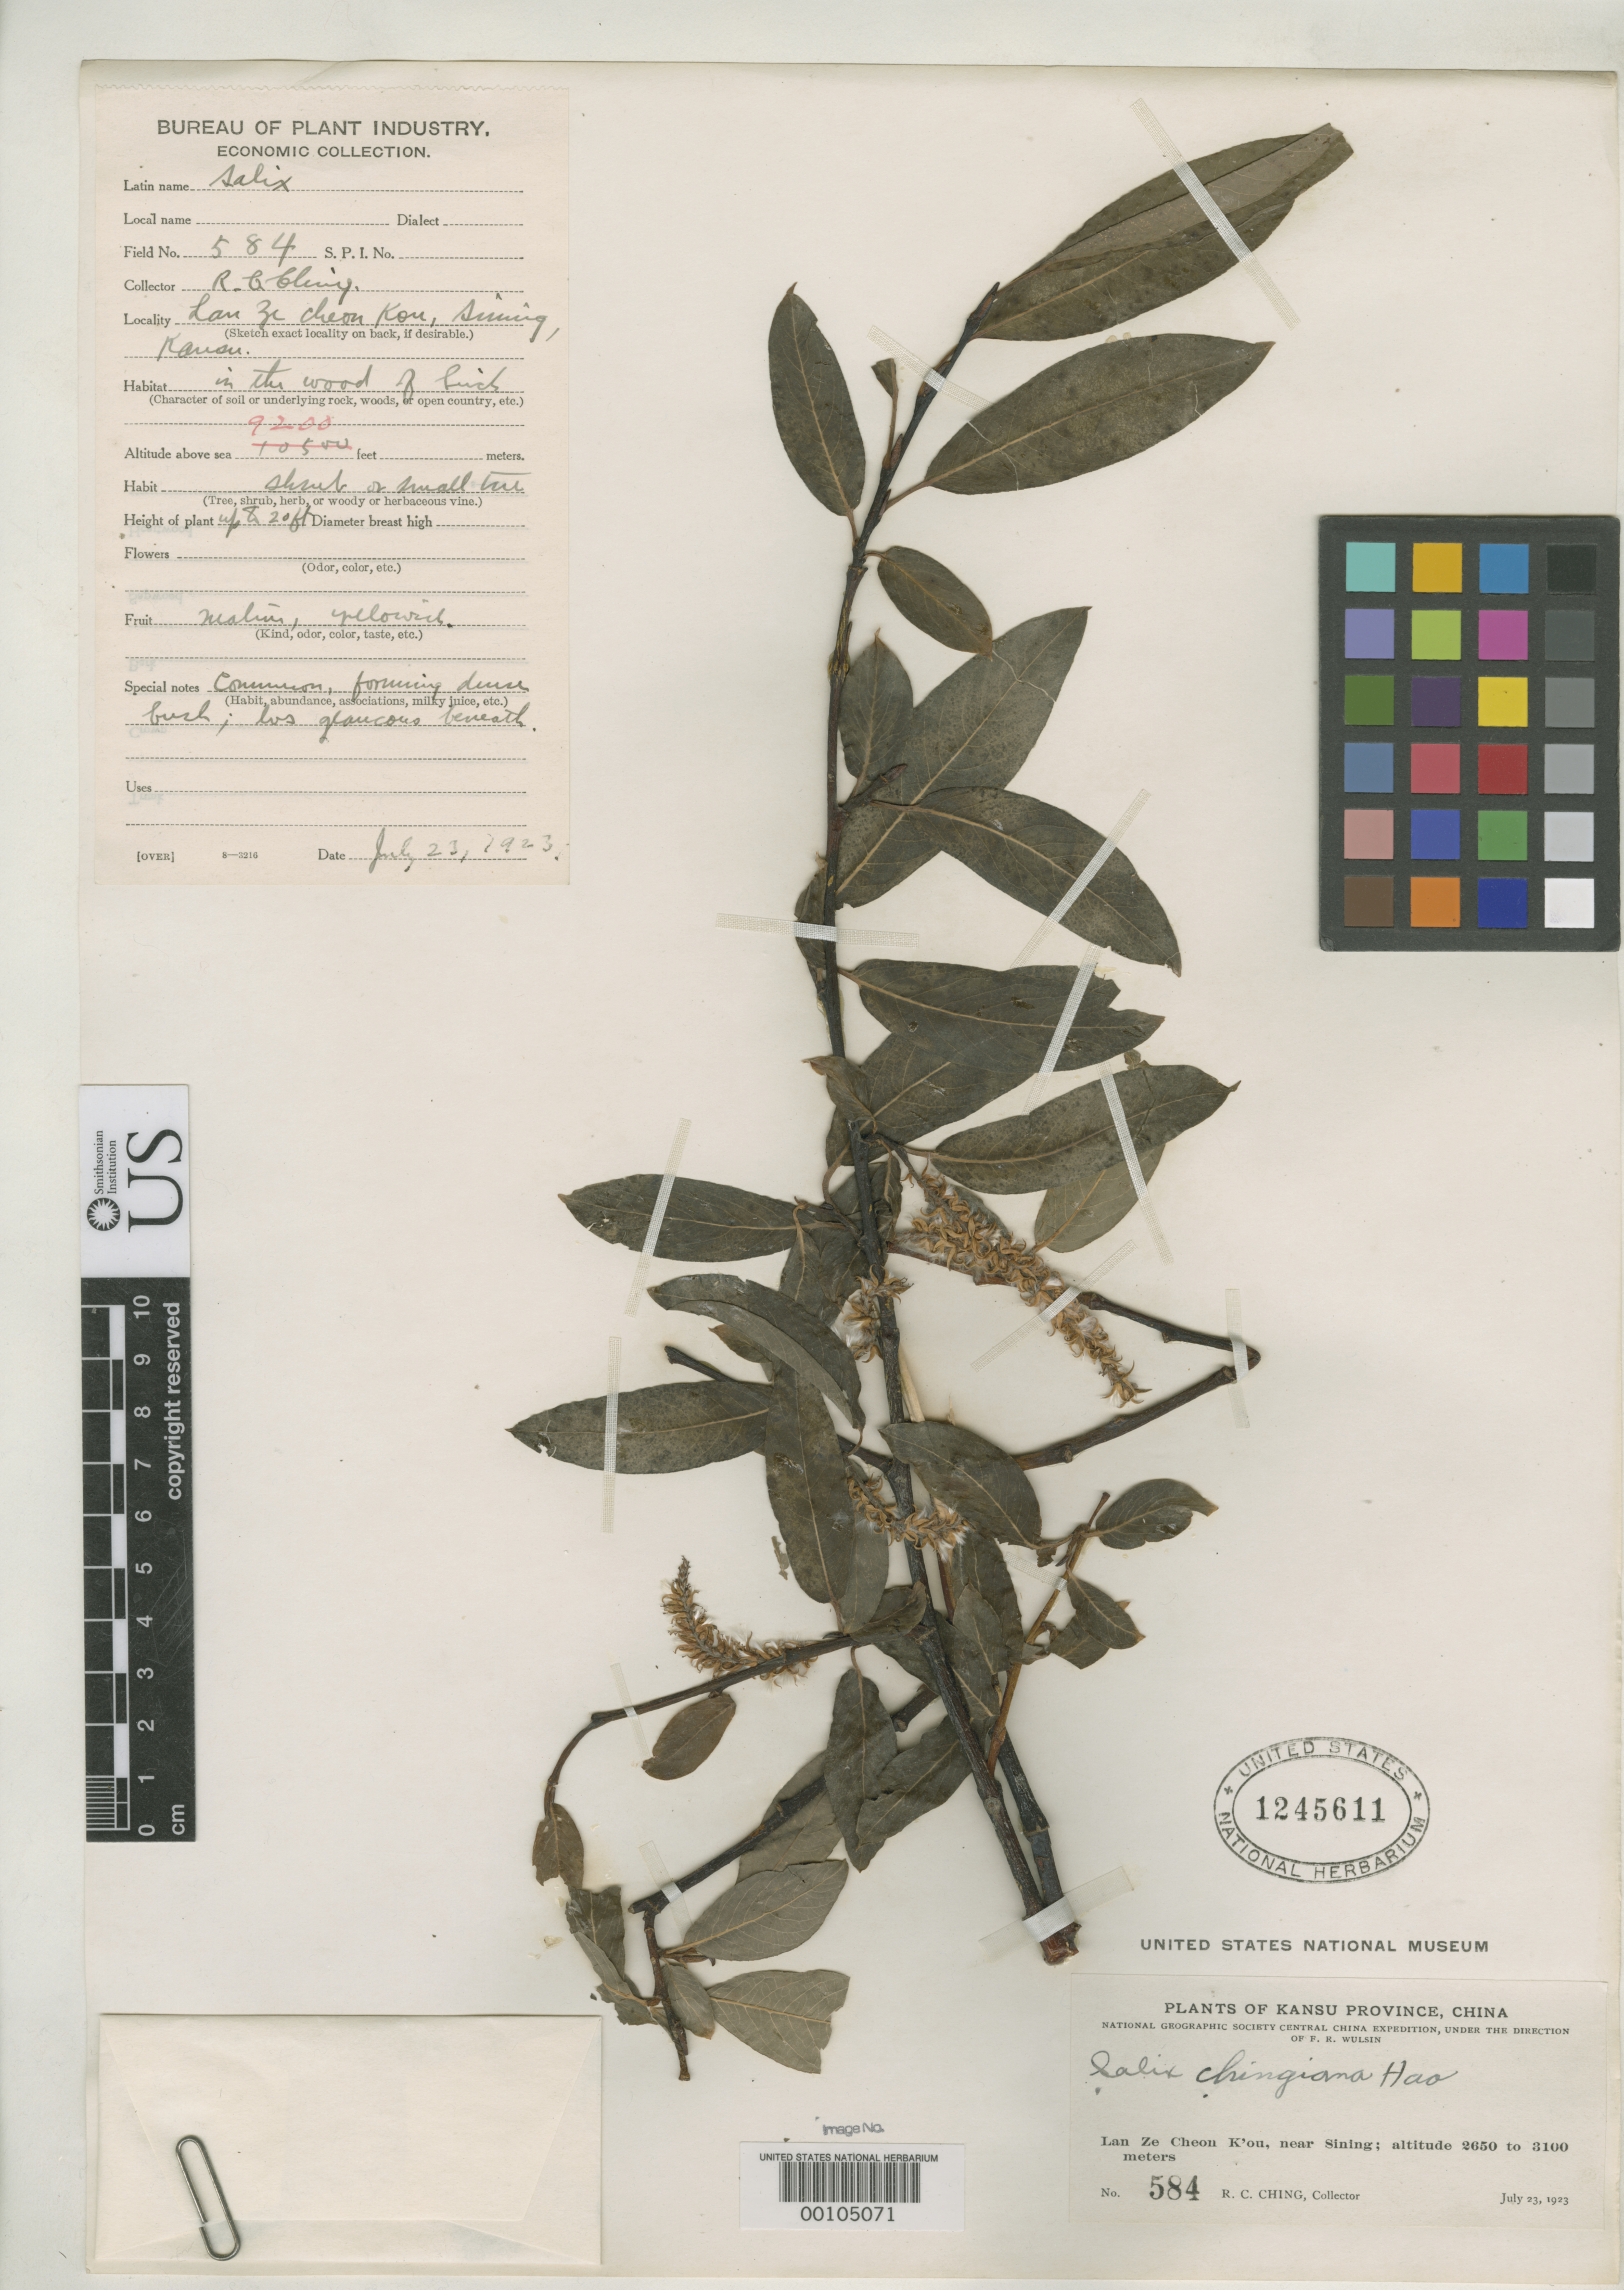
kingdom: Plantae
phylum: Tracheophyta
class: Magnoliopsida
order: Malpighiales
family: Salicaceae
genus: Salix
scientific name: Salix chingiana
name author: K.S. Hao ex C.F. Fang & A.K. Skvortsov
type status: Voucher; Isotype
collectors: R. C. Ching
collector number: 584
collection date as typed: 23 Jul 1923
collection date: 1923-07-23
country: China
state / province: Gansu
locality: Kansu Province. Lan Ze Cheon K'ou, near Sining.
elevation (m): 2650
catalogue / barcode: US 1245611